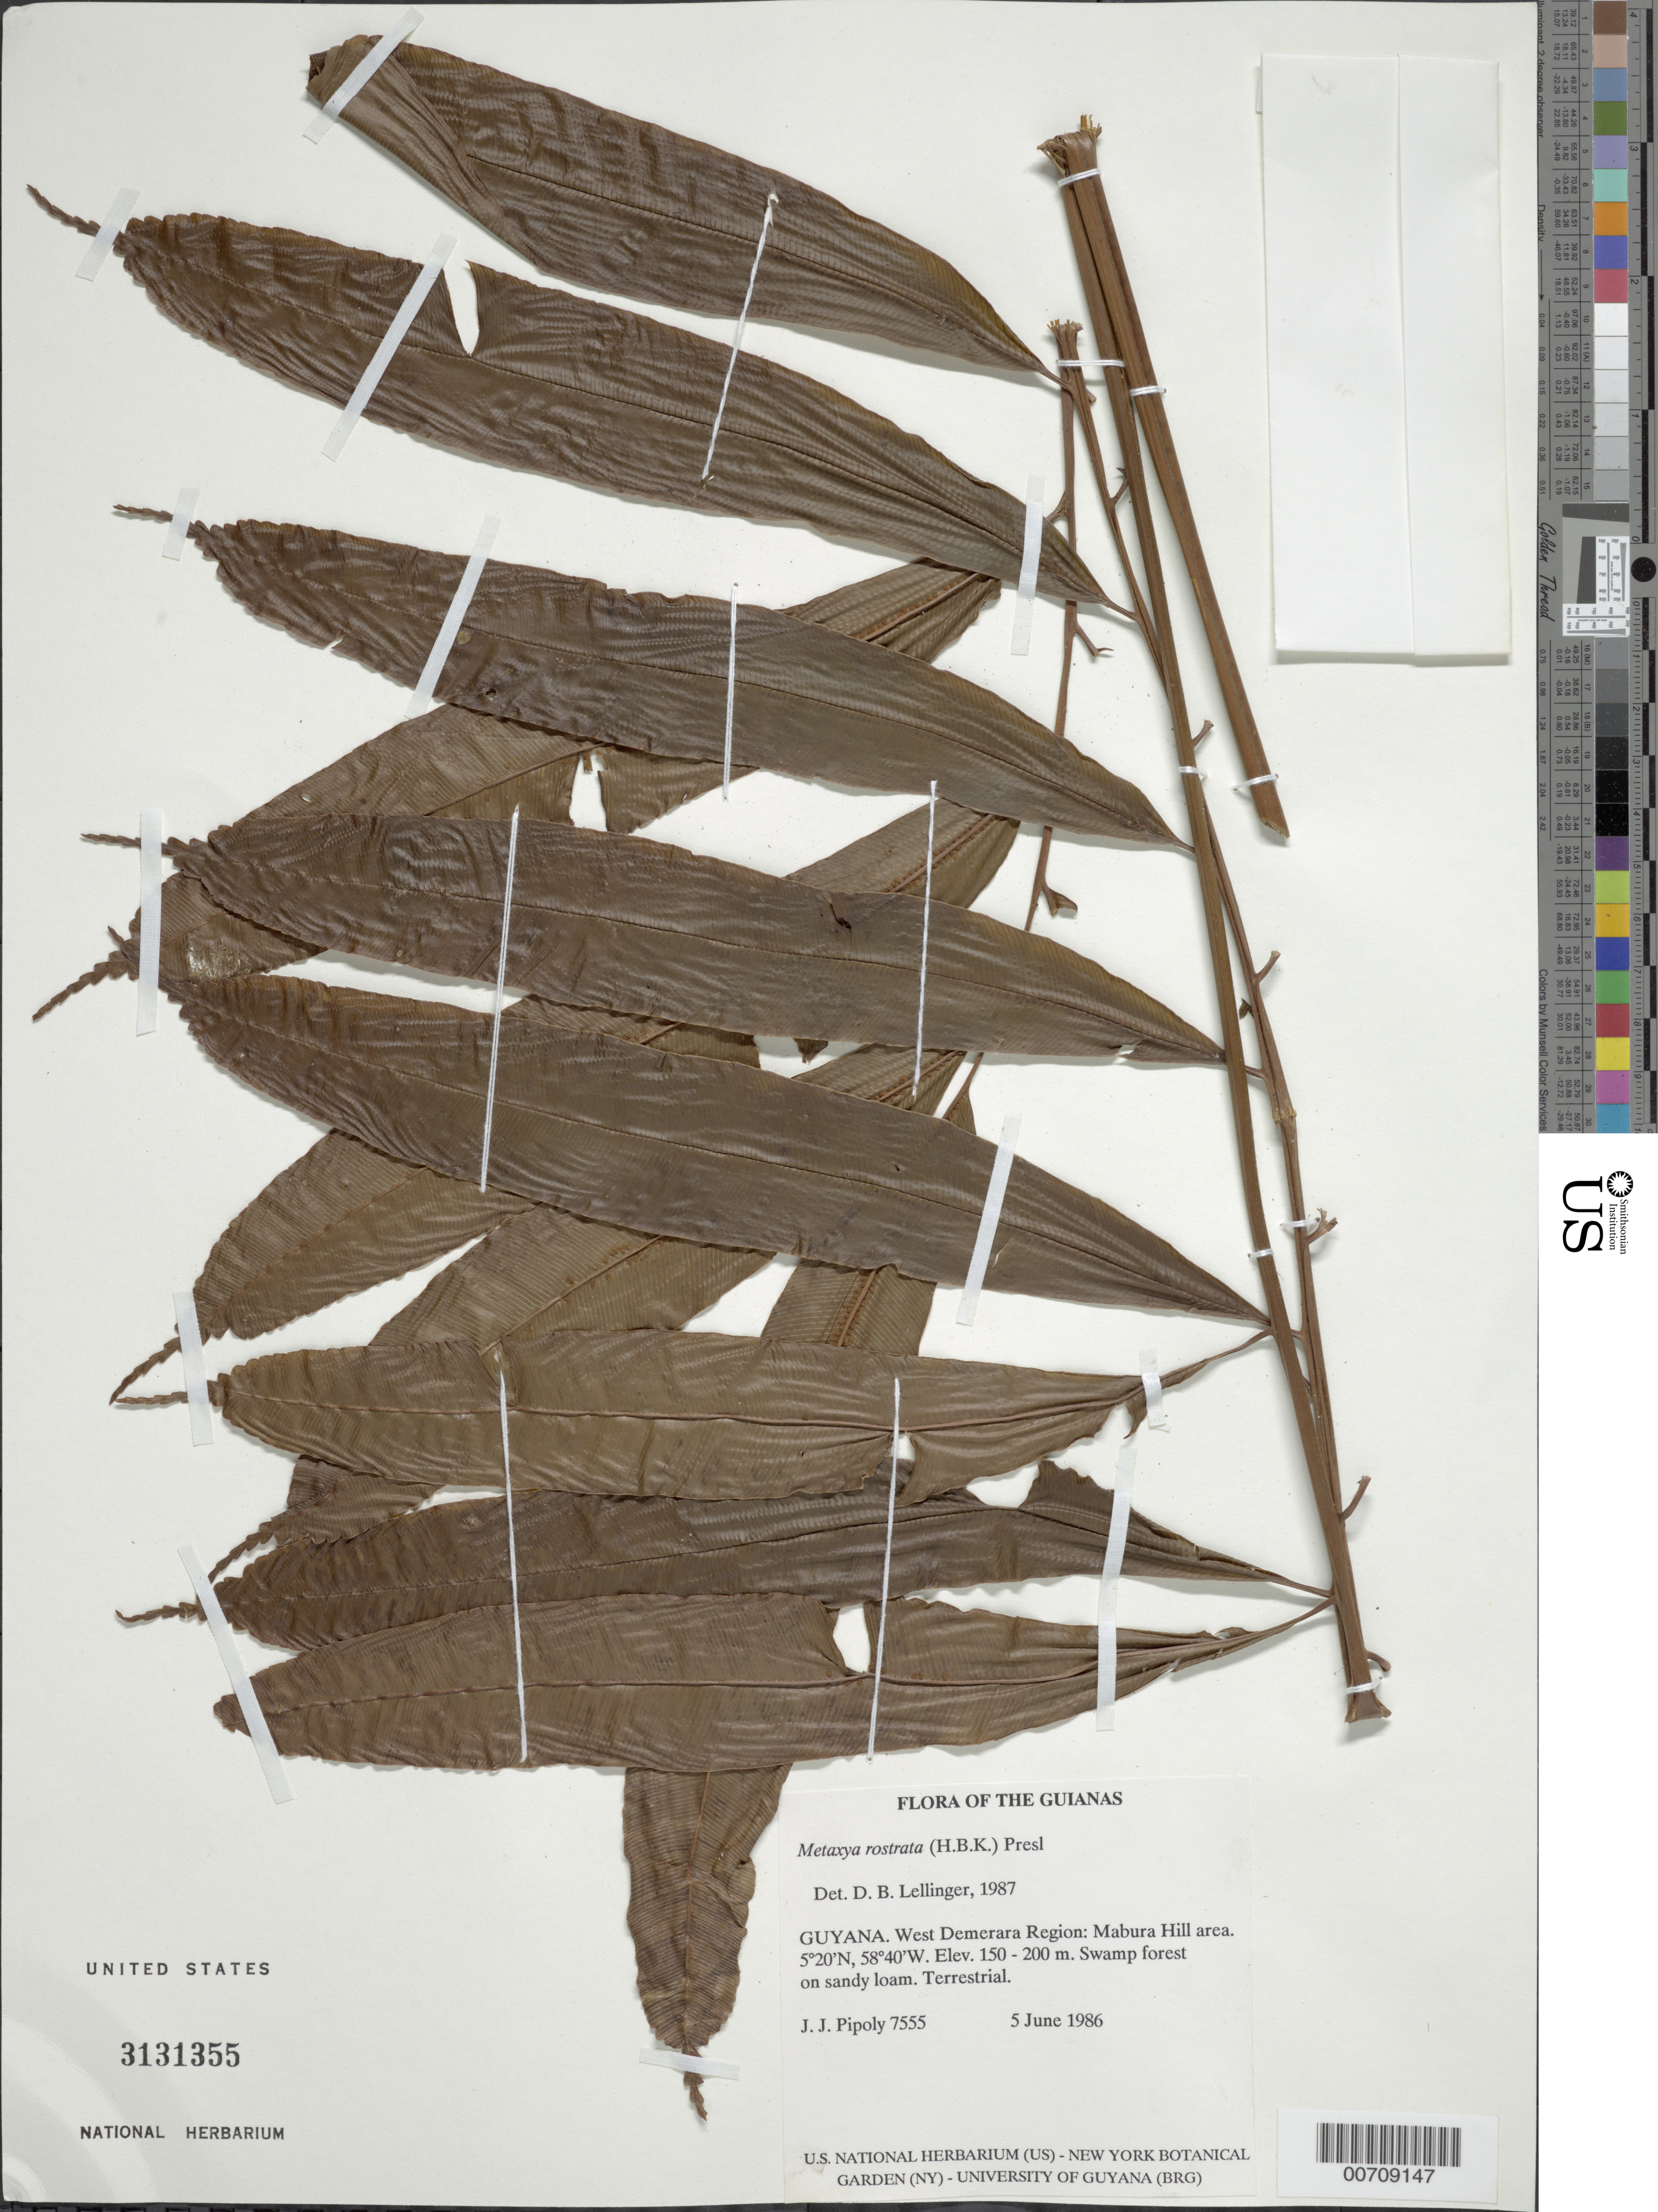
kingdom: Plantae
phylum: Tracheophyta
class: Polypodiopsida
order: Cyatheales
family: Metaxyaceae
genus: Metaxya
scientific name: Metaxya rostrata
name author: (Kunth) C. Presl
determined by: Lellinger, David B., (BOT), Smithsonian Institution - National Museum of Natural History (UNITED STATES)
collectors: L. P. Kvist, X. Londoño, O. C. Steele & S. Tiwari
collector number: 160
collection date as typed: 9 October 1987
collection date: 1987-10-09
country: Guyana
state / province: Potaro-Siparuni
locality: Potaro River, 6 km below Kaieteur Falls, 2 km below Tukeit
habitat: Low, unstratified, low diversity forest, few lianas. Slopes with numerous boulders, thin soil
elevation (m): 100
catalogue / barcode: US 3131355